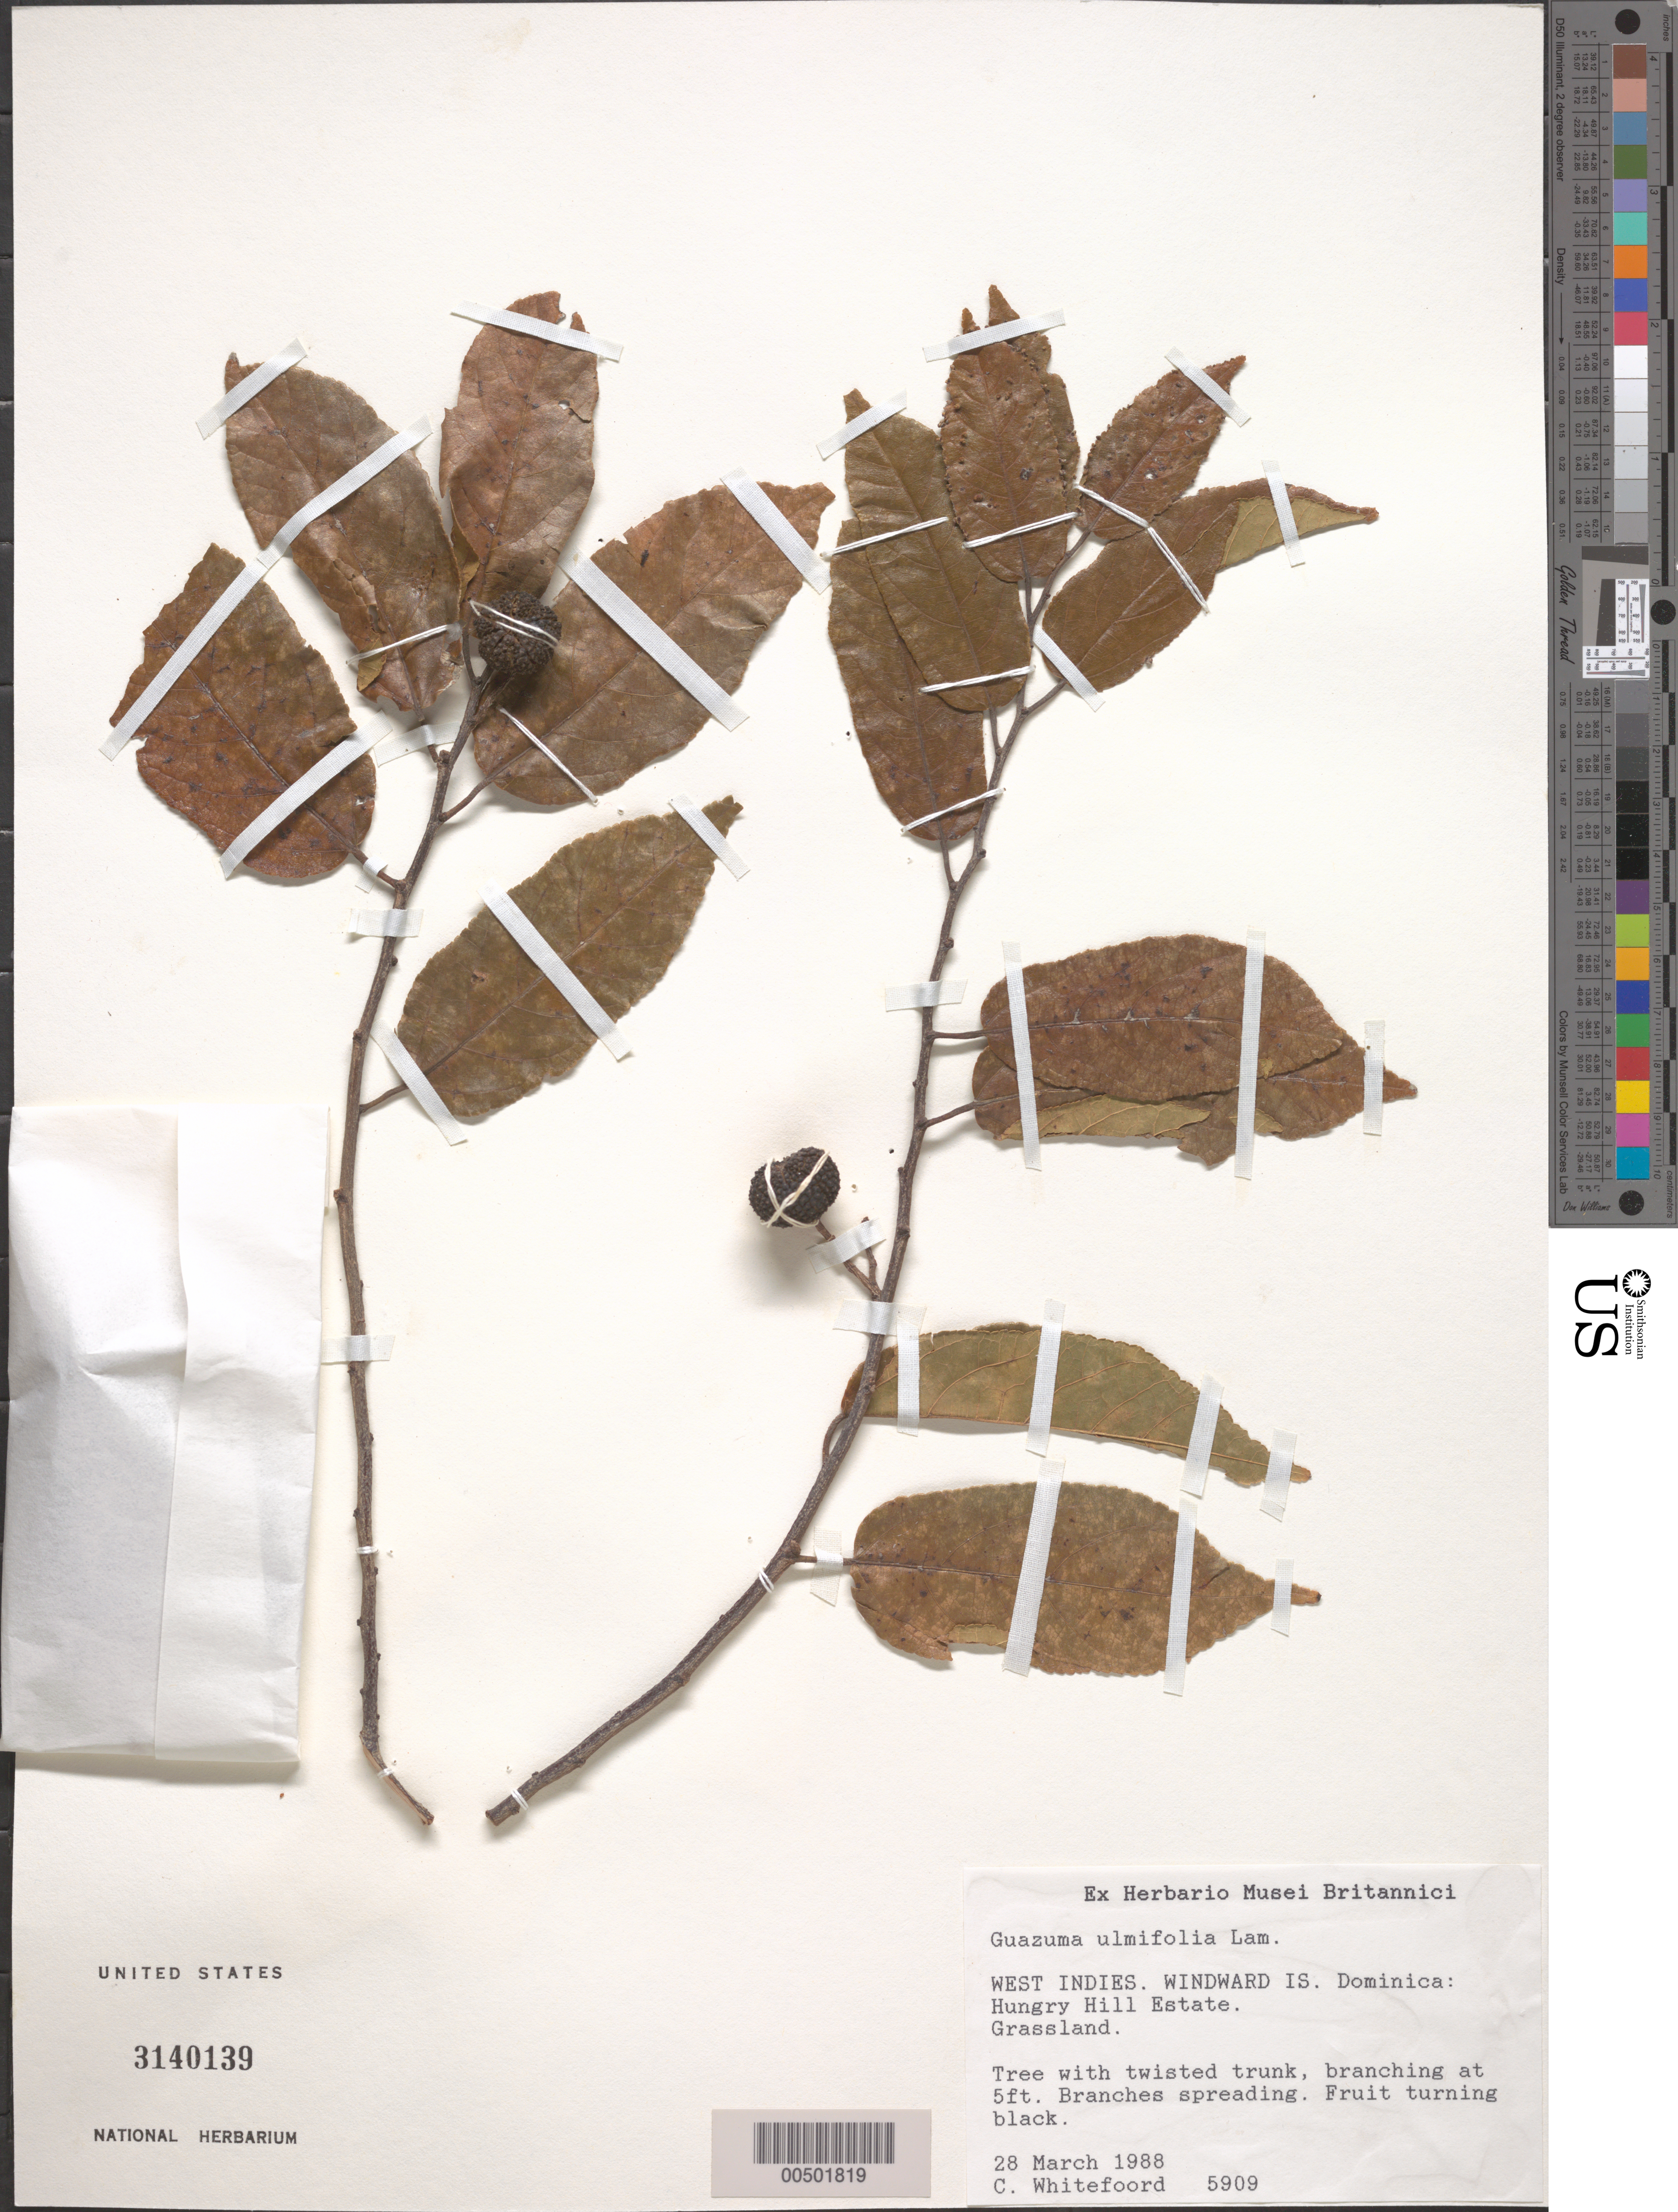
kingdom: Plantae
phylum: Tracheophyta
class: Magnoliopsida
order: Malvales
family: Malvaceae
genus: Guazuma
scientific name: Guazuma ulmifolia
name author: Lam.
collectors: C. Whitefoord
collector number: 5909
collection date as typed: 28 Mar 1988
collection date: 1988-03-28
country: Dominica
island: Dominica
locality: Hungry Hill Estate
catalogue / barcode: US 3140139